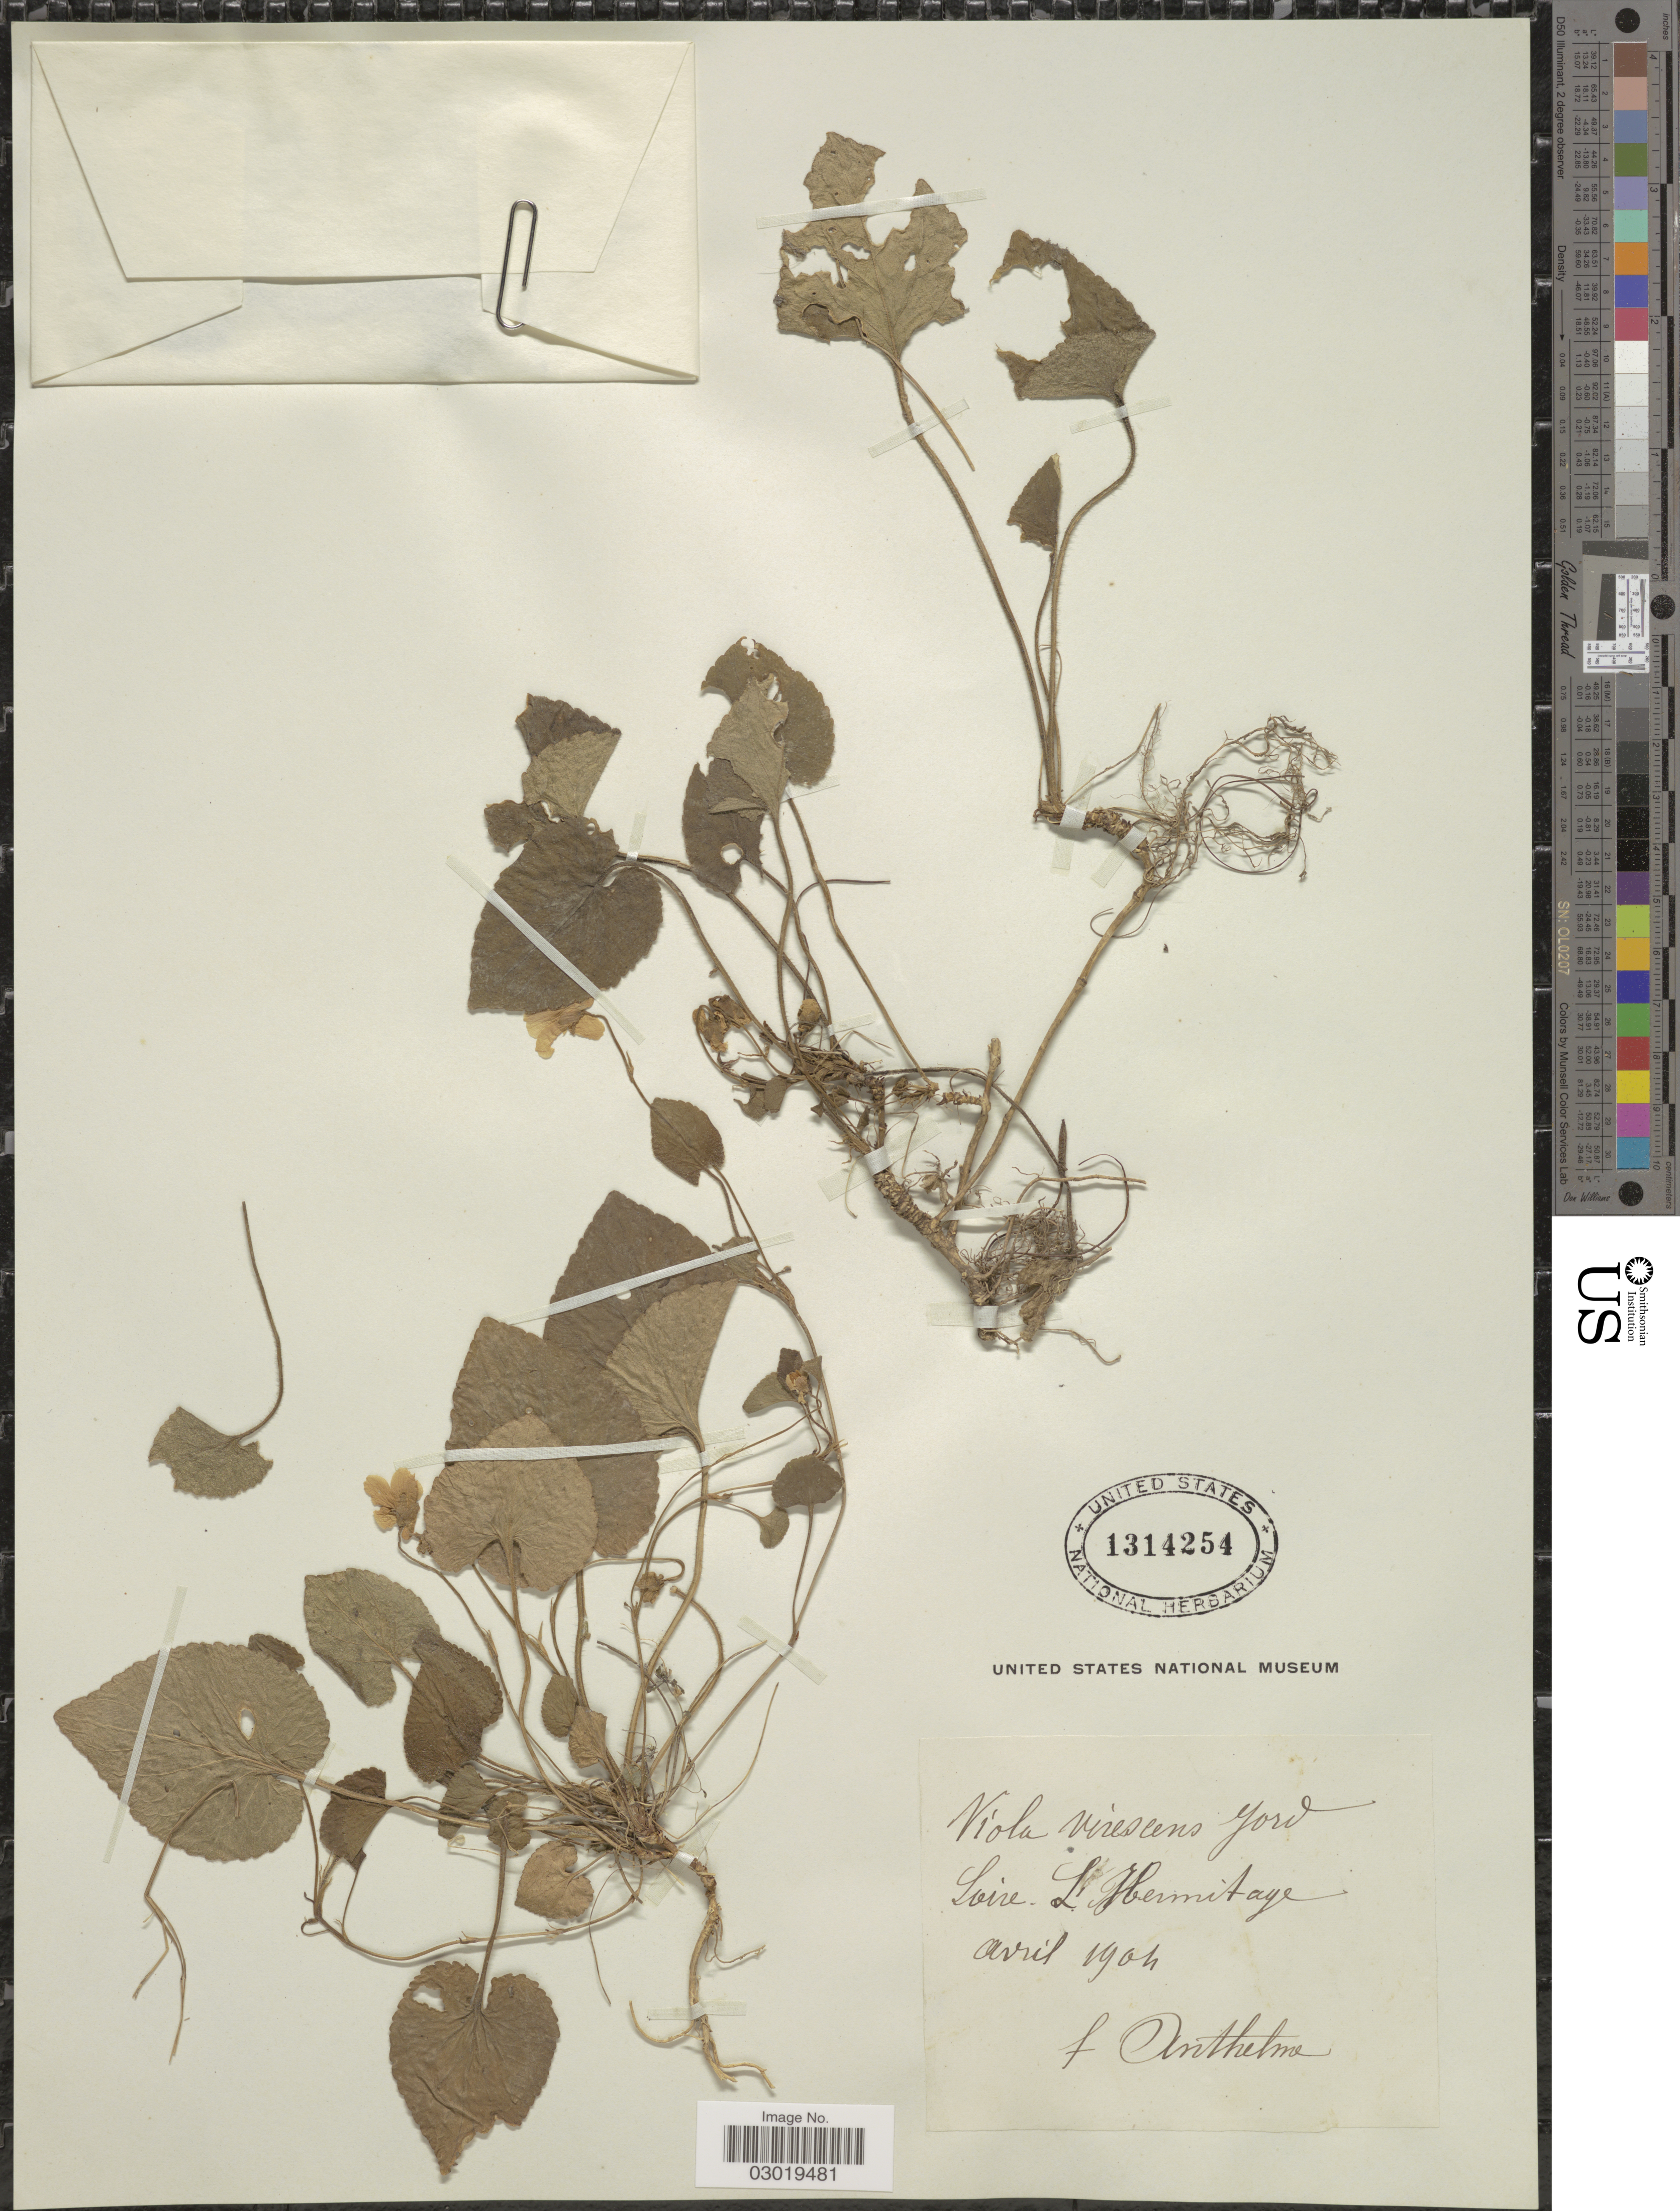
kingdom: Plantae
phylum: Tracheophyta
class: Magnoliopsida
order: Malpighiales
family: Violaceae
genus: Viola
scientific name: Viola virescens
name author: Jord. ex Boreau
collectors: F. Anthelme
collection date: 1904-04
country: France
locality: Loire - L'Hermitage.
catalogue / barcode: US 1314254